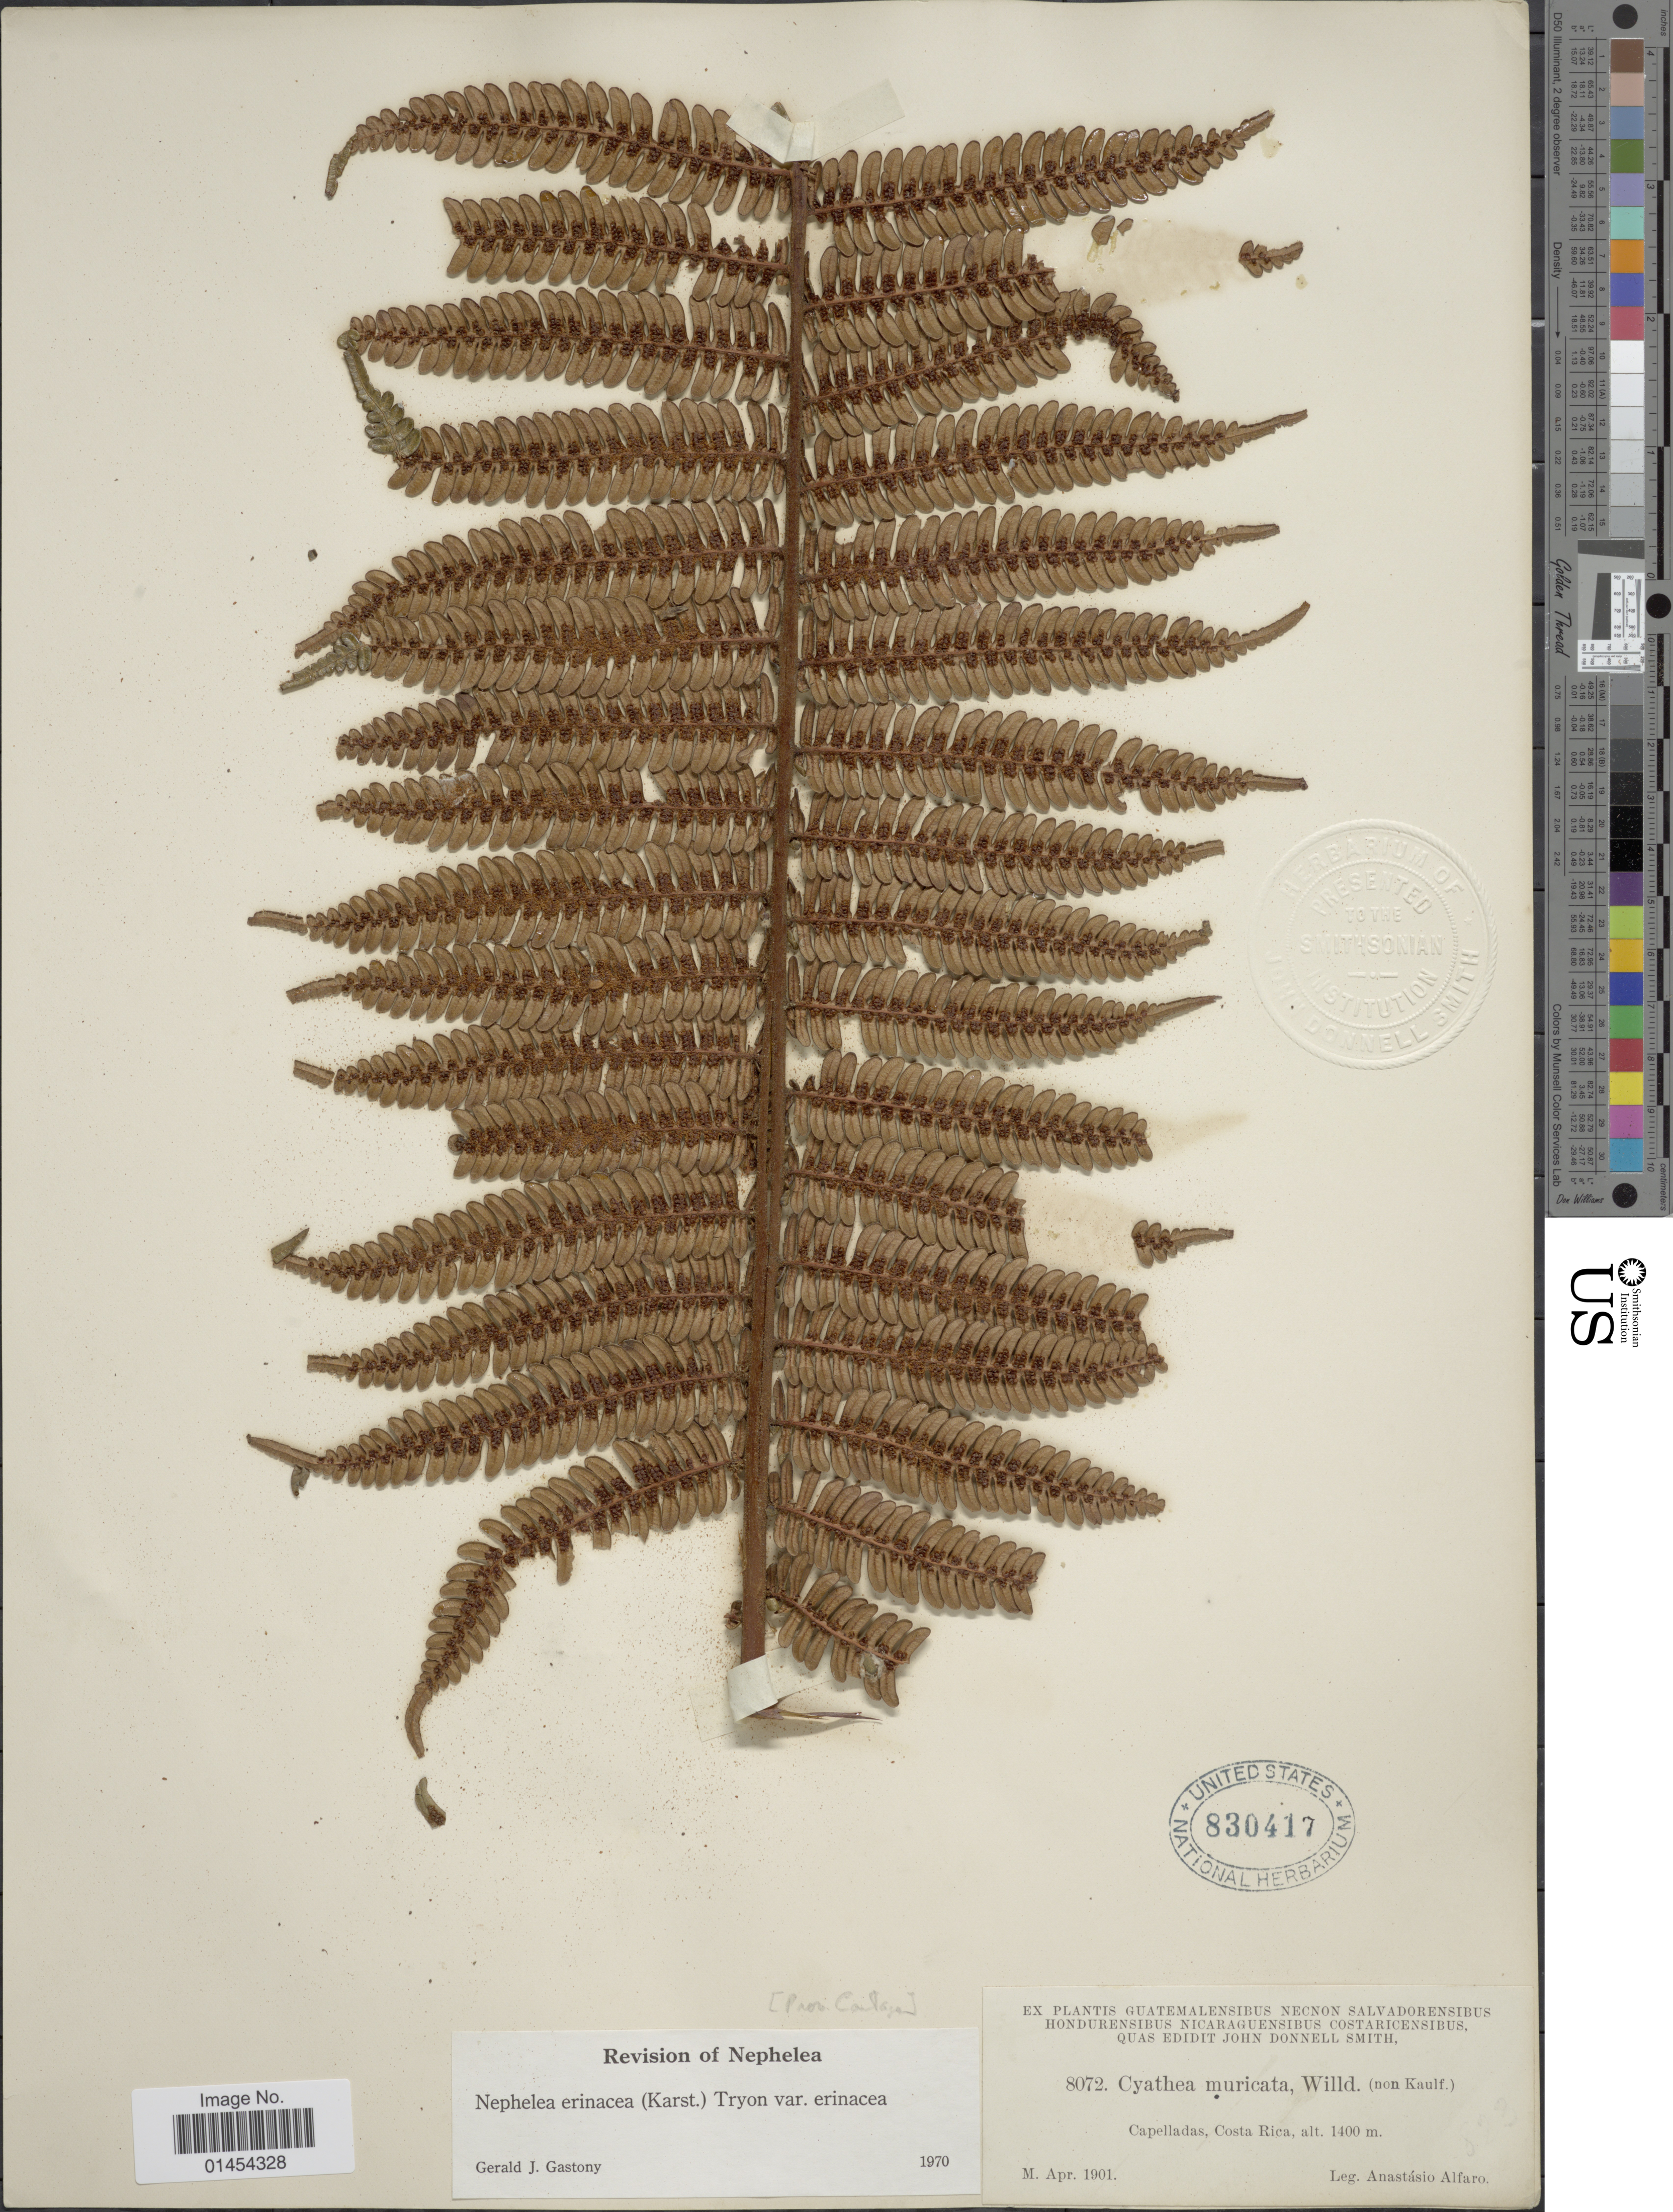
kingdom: Plantae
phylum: Tracheophyta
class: Polypodiopsida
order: Cyatheales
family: Cyatheaceae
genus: Alsophila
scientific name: Alsophila erinacea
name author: (H. Karst.) D.S. Conant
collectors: A. Alfaro Gonzalez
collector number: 8072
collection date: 1901-04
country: Costa Rica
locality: Capelladas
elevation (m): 1400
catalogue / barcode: US 830417